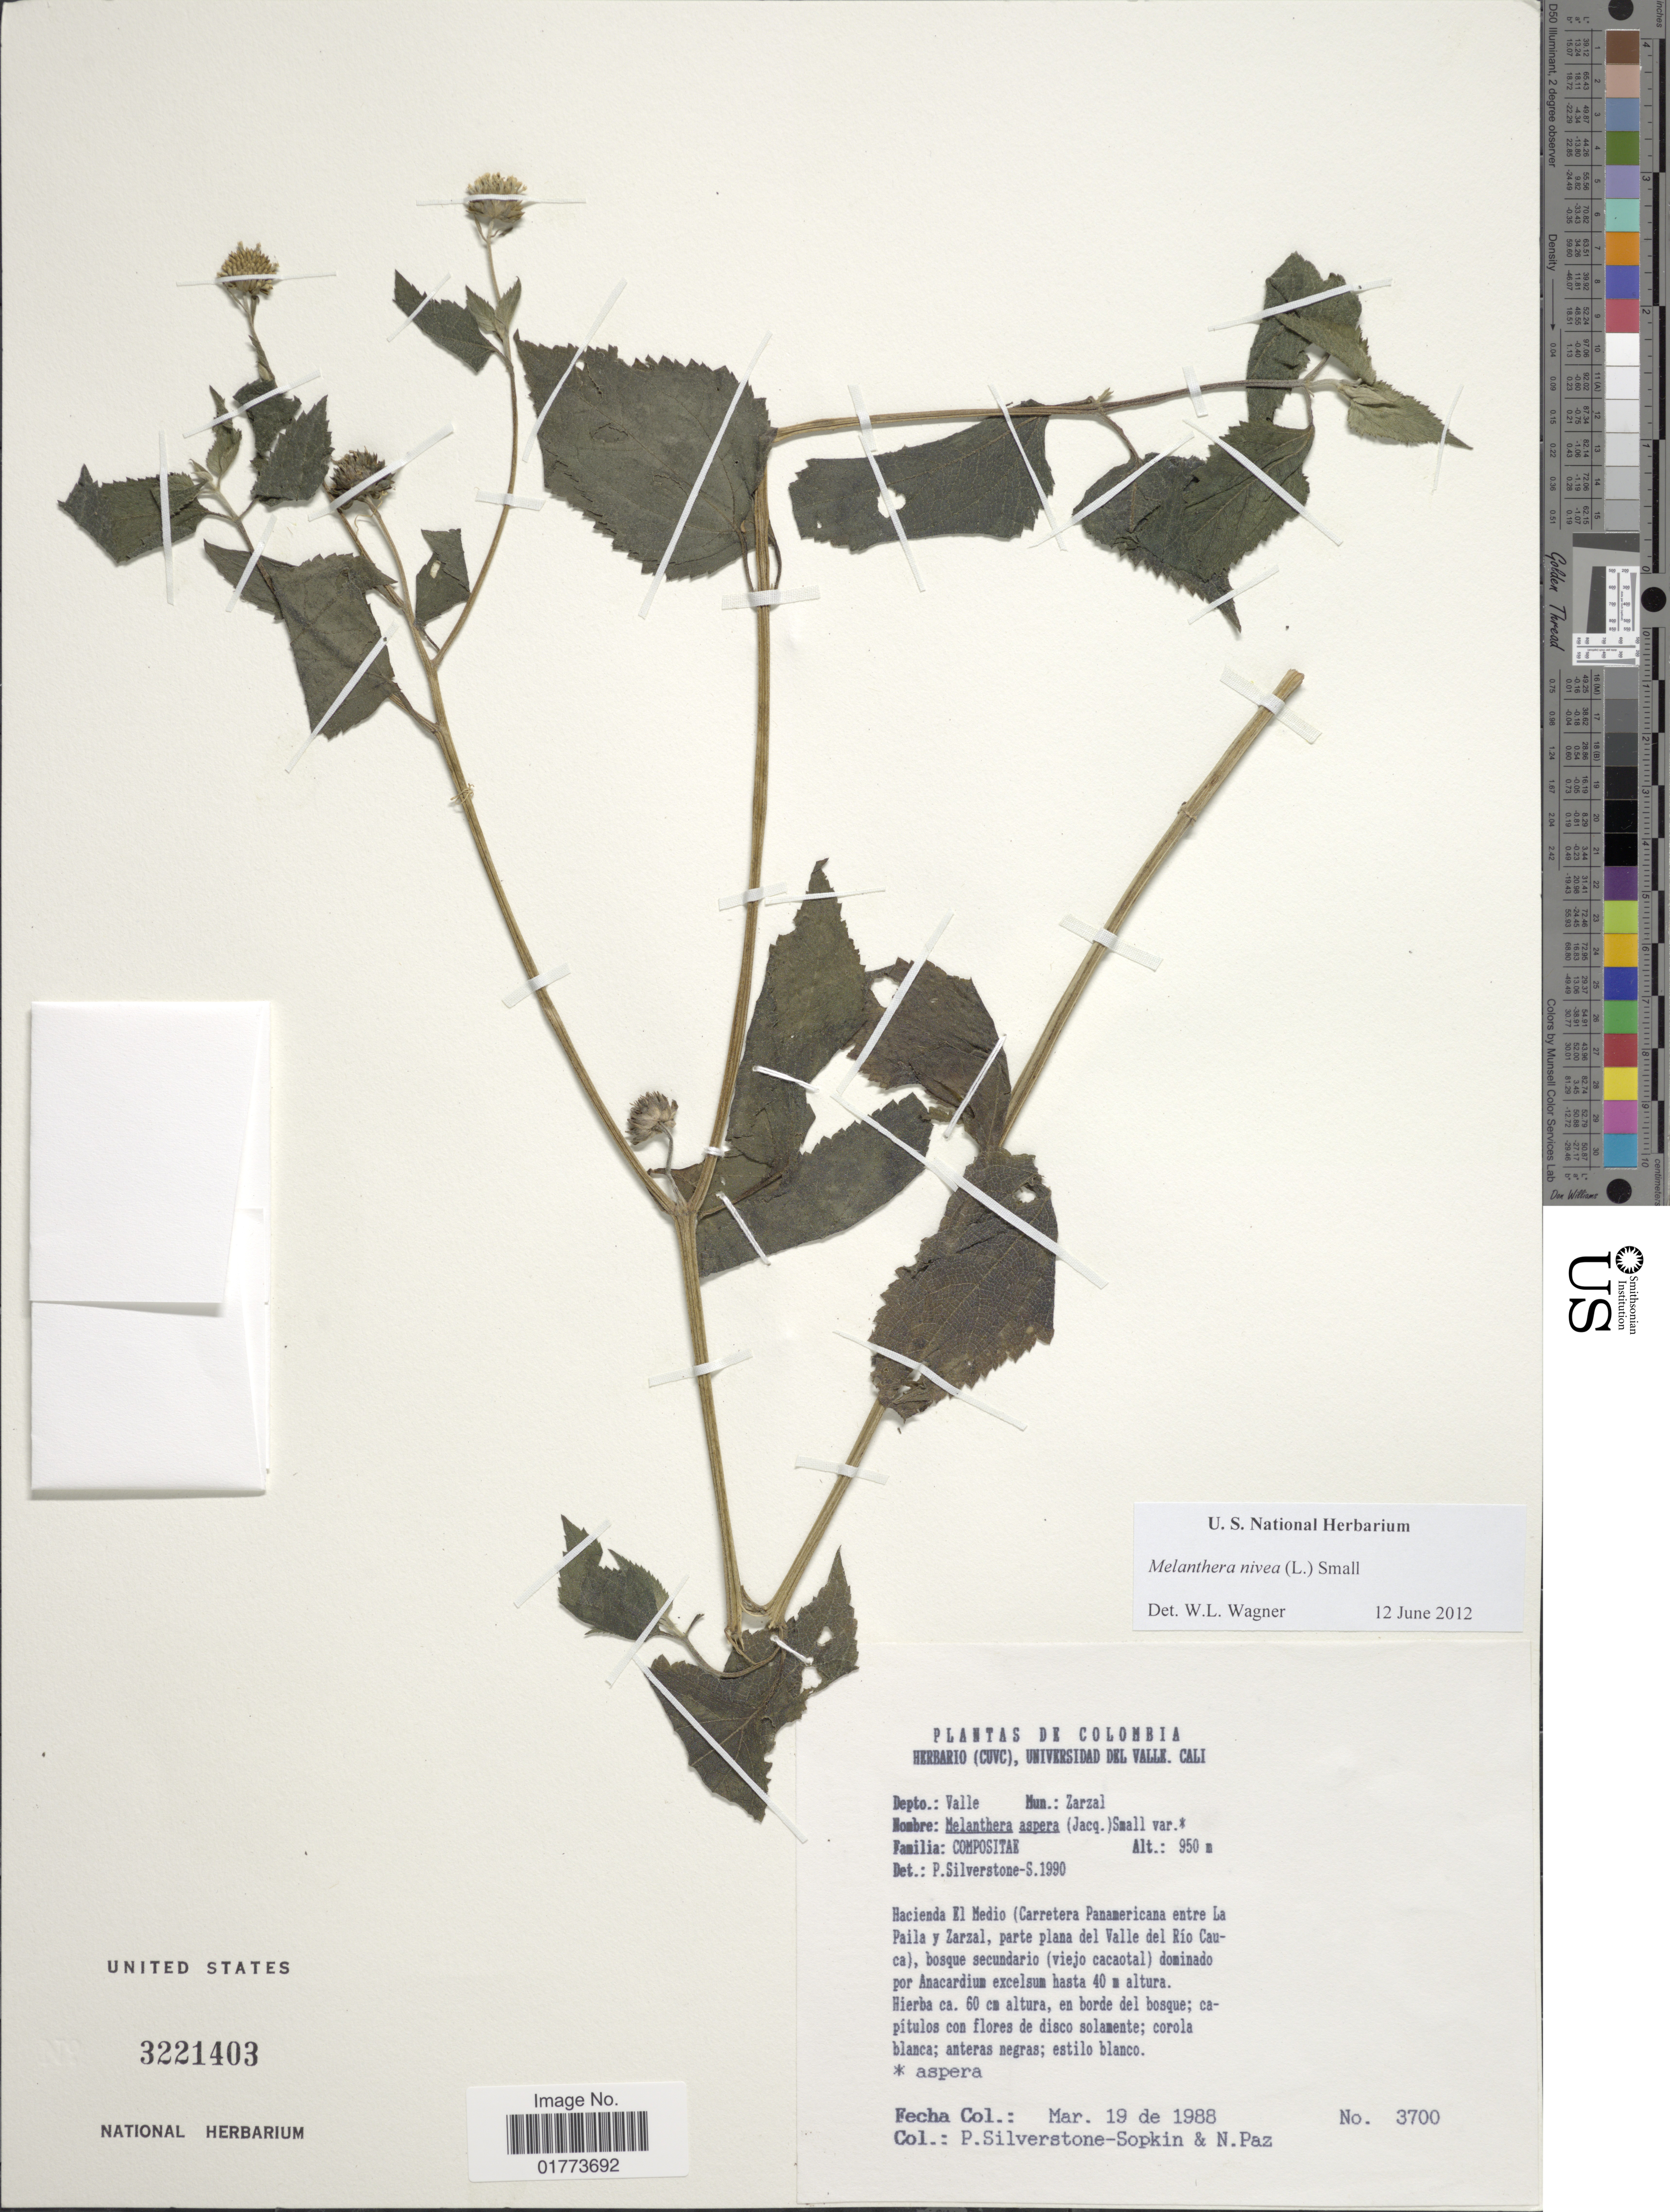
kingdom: Plantae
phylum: Tracheophyta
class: Magnoliopsida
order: Asterales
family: Asteraceae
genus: Melanthera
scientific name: Melanthera nivea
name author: (L.) Small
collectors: P. A. Silverstone-Sopkin & N. Paz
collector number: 3700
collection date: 1988-03-19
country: Colombia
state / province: Valle del Cauca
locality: Depto.: Valle. Mun.: Zarzal. hacienda El Medio (Carretera Panamericana entre La Paila y Zarzal, parte plana del Valle del Rio Cauca)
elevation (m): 950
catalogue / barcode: US 3221403